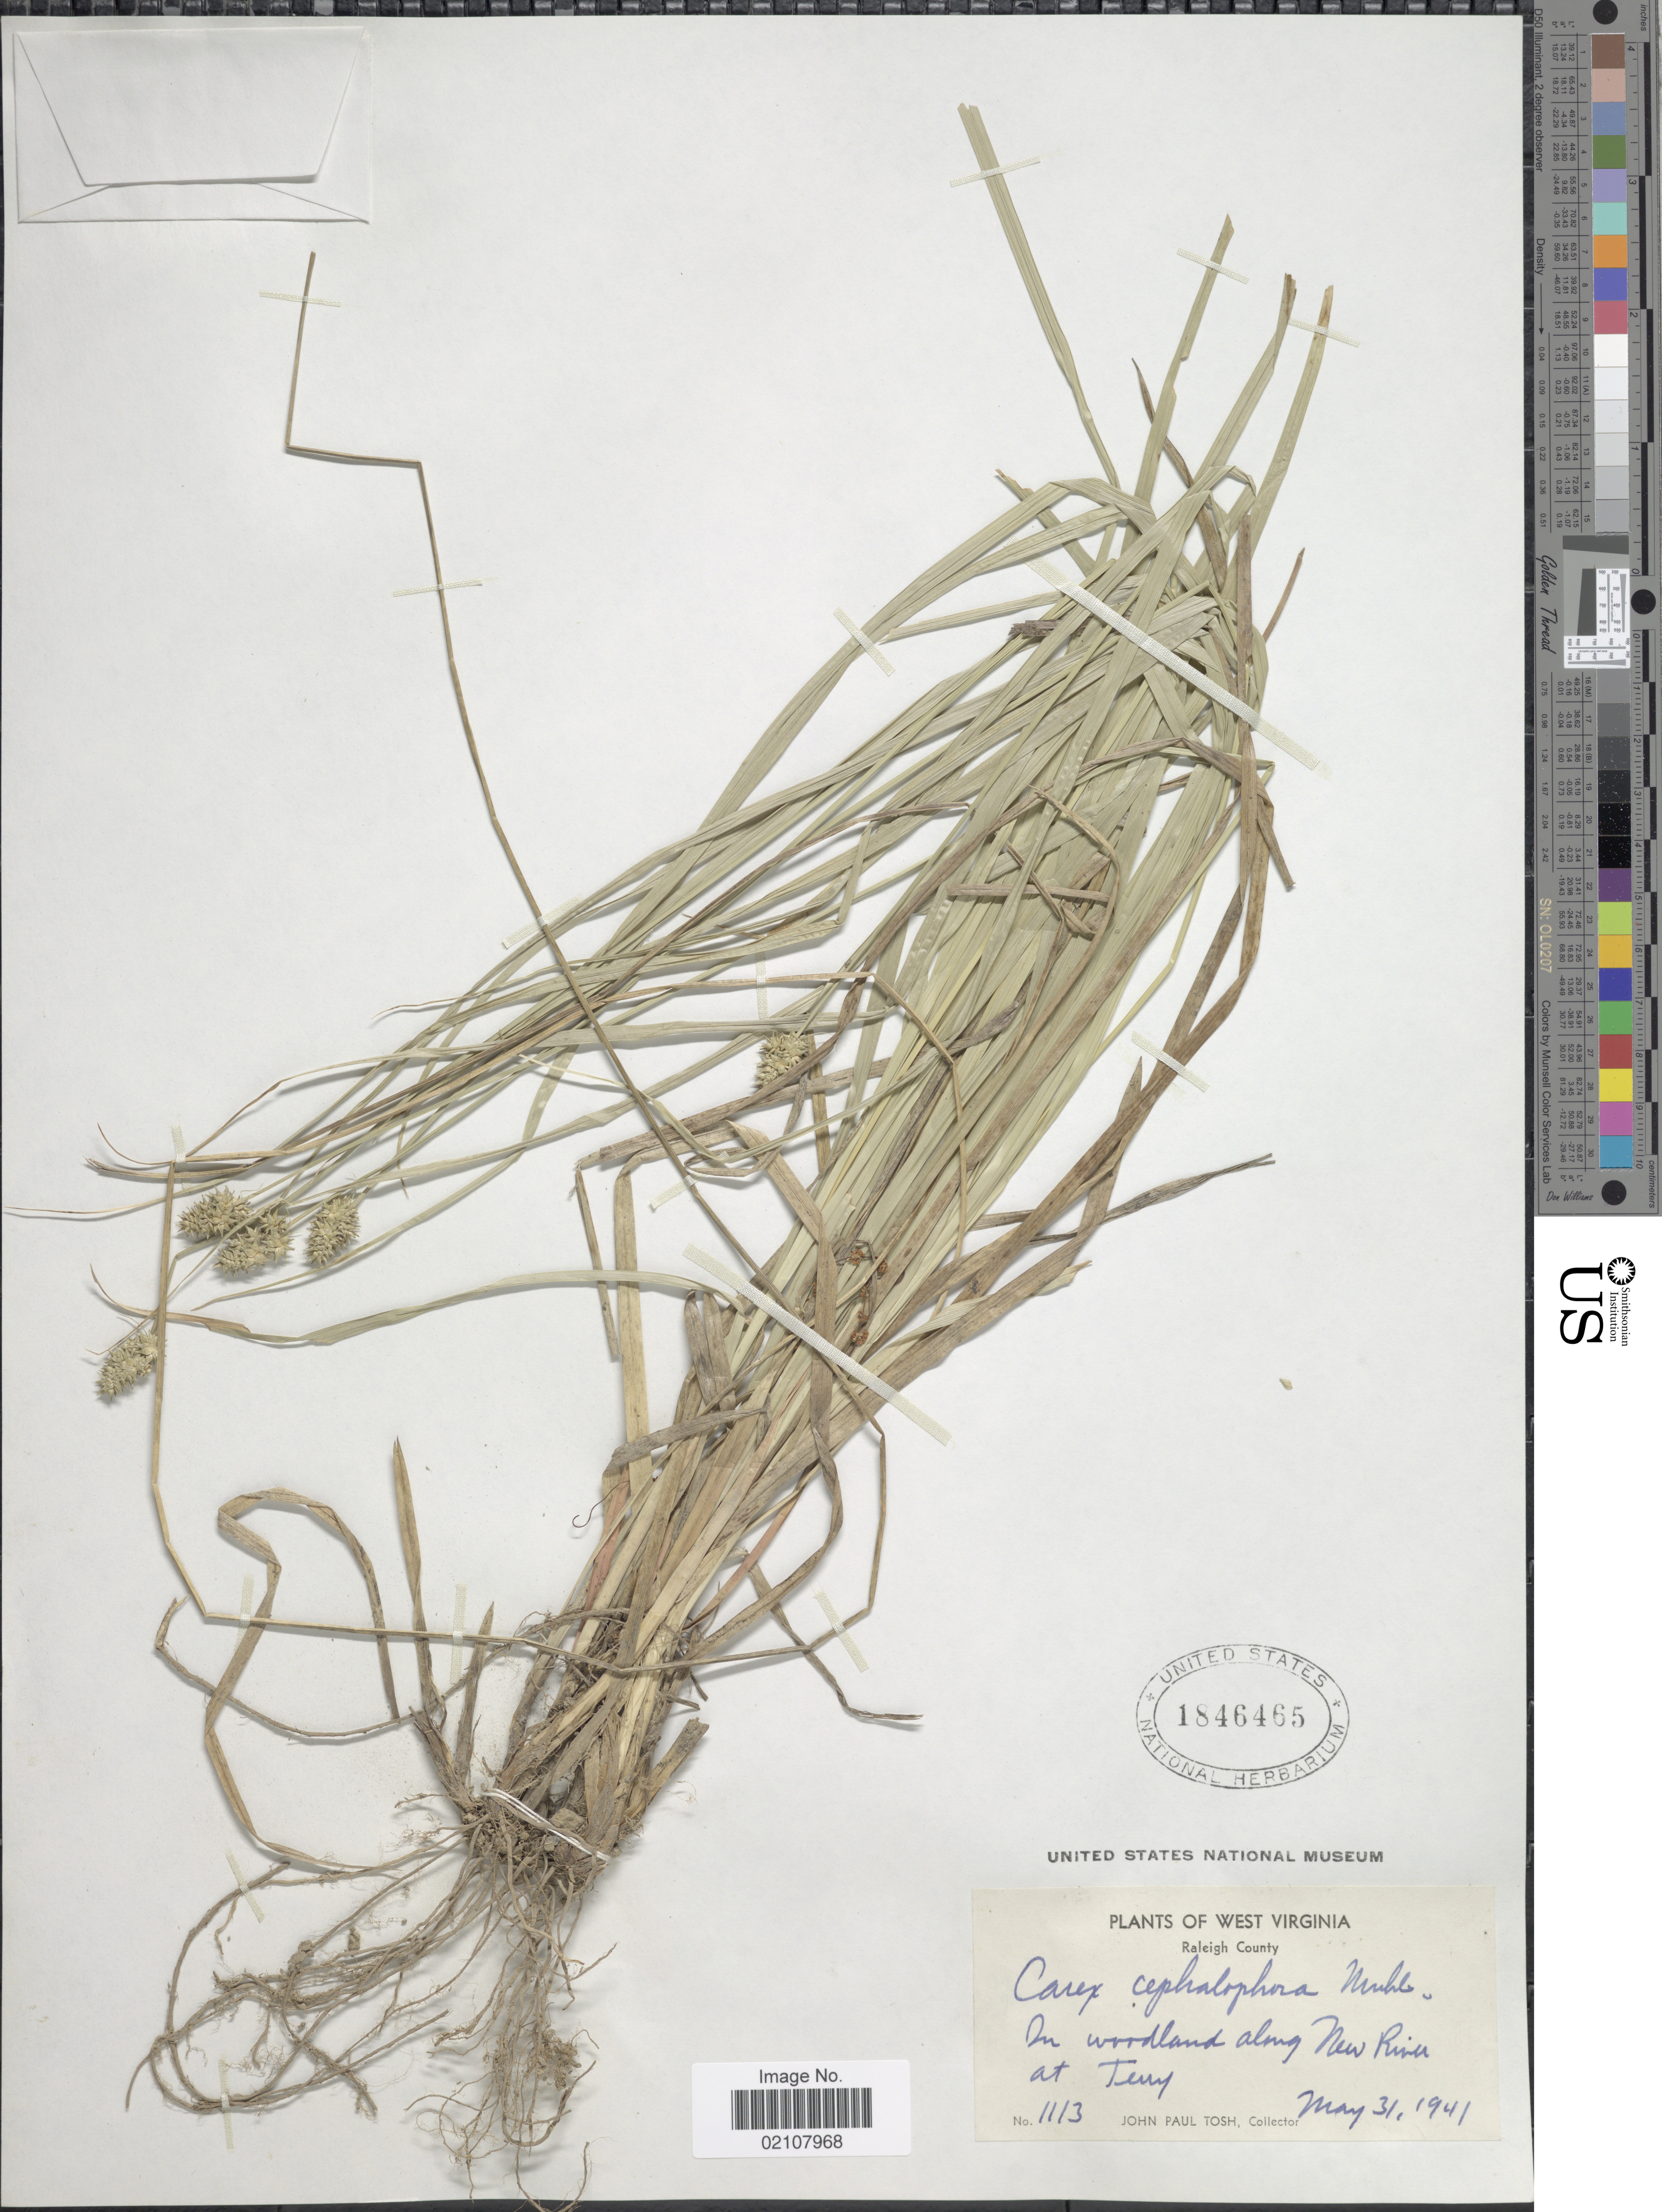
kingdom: Plantae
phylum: Tracheophyta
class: Liliopsida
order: Poales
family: Cyperaceae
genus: Carex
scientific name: Carex cephalophora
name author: Muhl. ex Willd.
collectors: J. Tosh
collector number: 1113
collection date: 1941-05-31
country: United States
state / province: West Virginia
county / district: Raleigh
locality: Raleigh County, In woodland along New River at Terry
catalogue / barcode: US 1846465